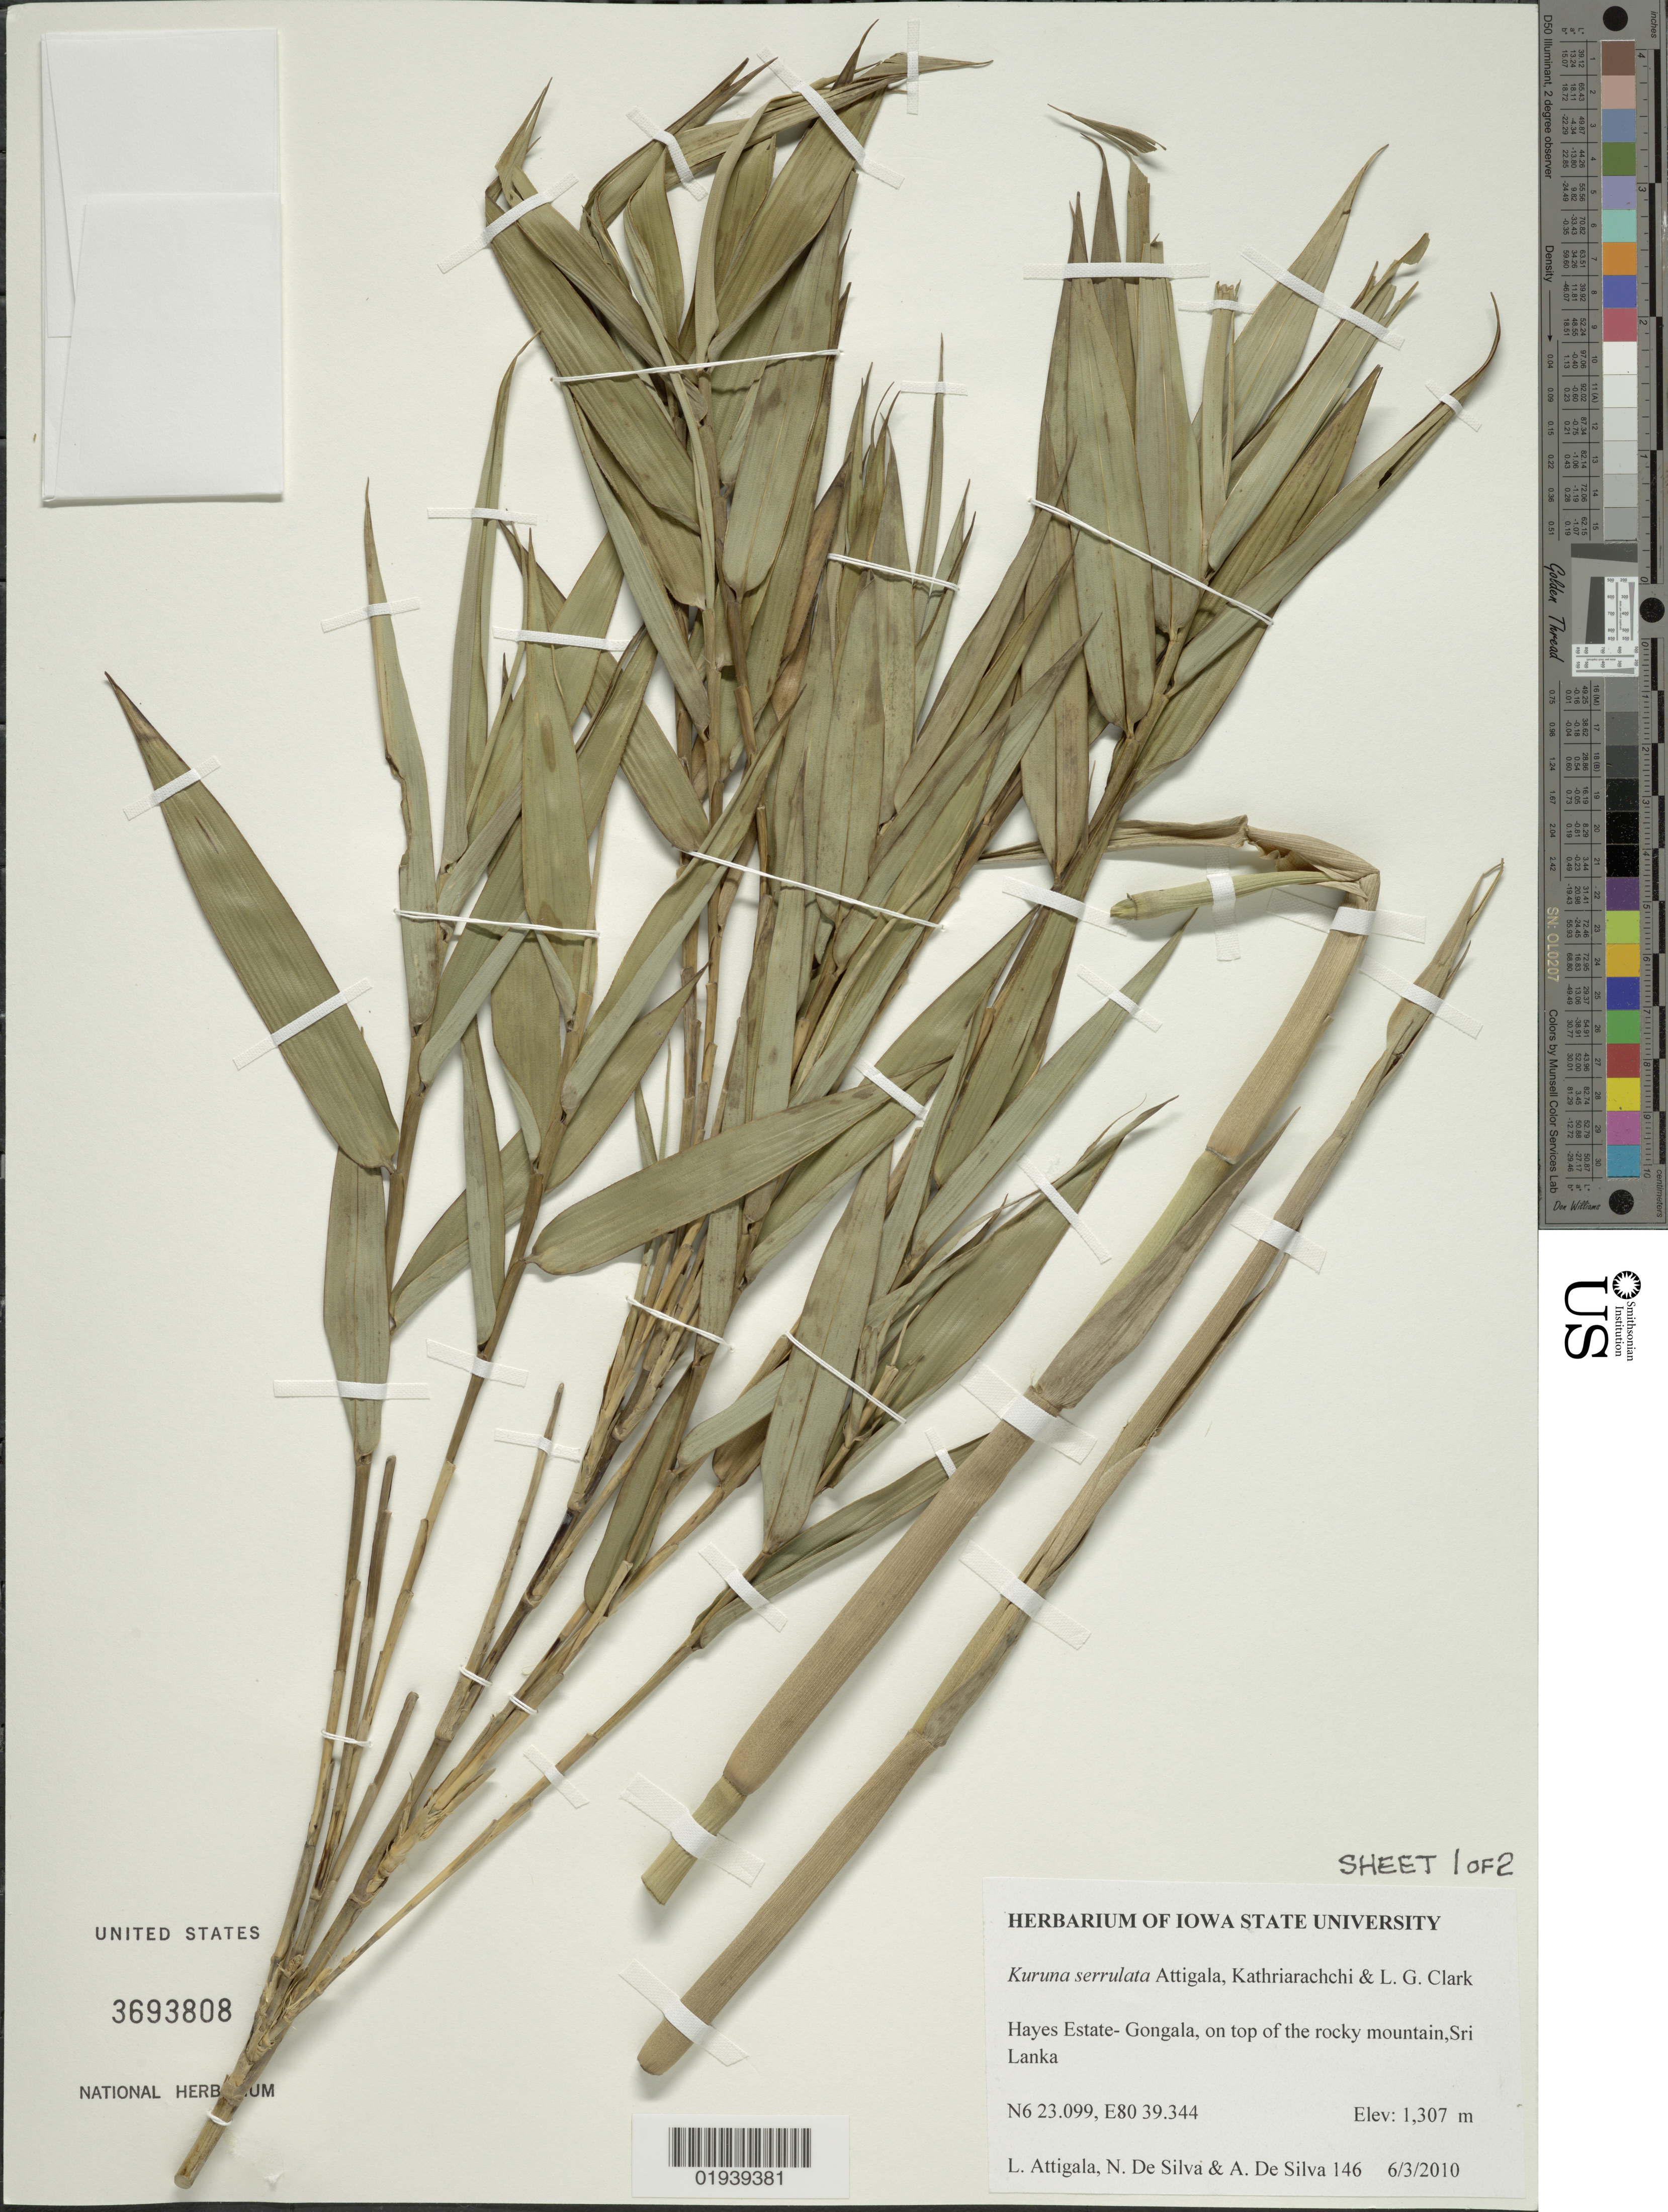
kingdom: Plantae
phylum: Tracheophyta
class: Liliopsida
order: Poales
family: Poaceae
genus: Kuruna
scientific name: Kuruna serrulata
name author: Attigala et al.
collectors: L. Attigala, A. De Silva & N. De Silva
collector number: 146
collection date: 2010-06-03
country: Sri Lanka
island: Sri Lanka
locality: Hayes Estate- Gongala, on top of the rocky mountain.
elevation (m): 1307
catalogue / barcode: US 3693808